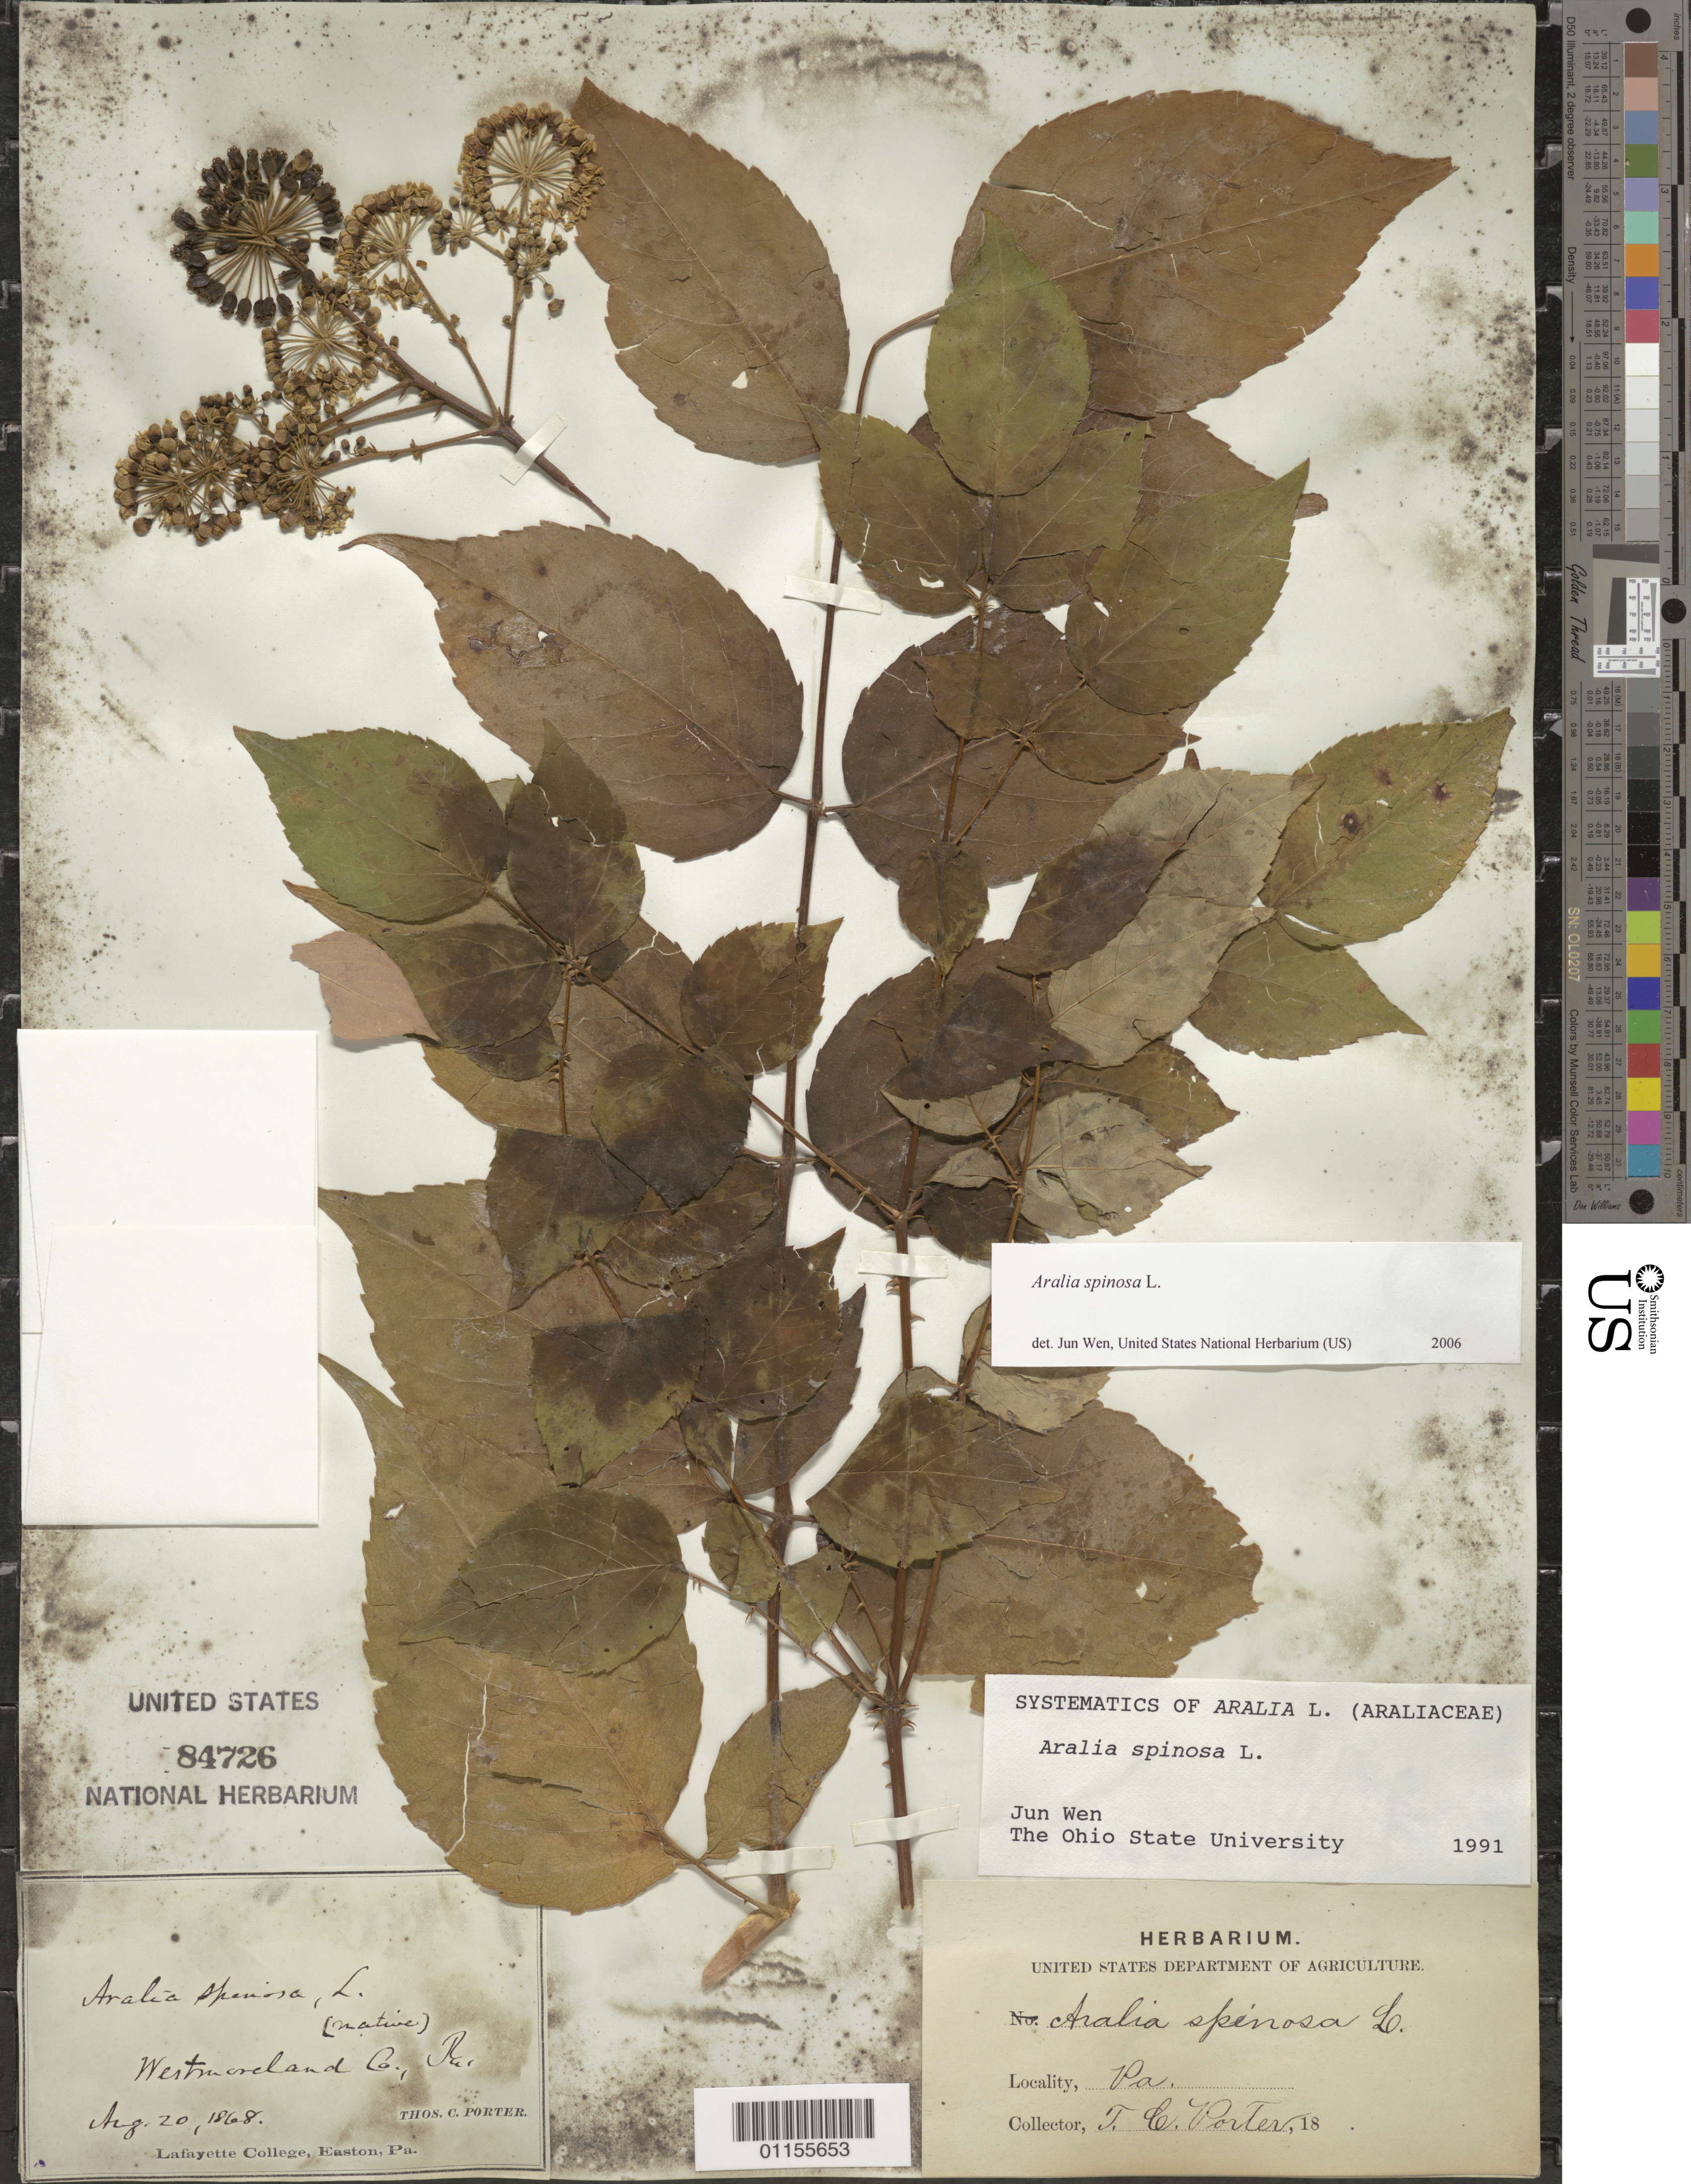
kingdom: Plantae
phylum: Tracheophyta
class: Magnoliopsida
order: Apiales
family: Araliaceae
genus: Aralia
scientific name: Aralia spinosa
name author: L.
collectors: T. C. Porter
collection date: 1868-08-20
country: United States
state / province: Pennsylvania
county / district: Westmoreland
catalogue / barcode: US 84726